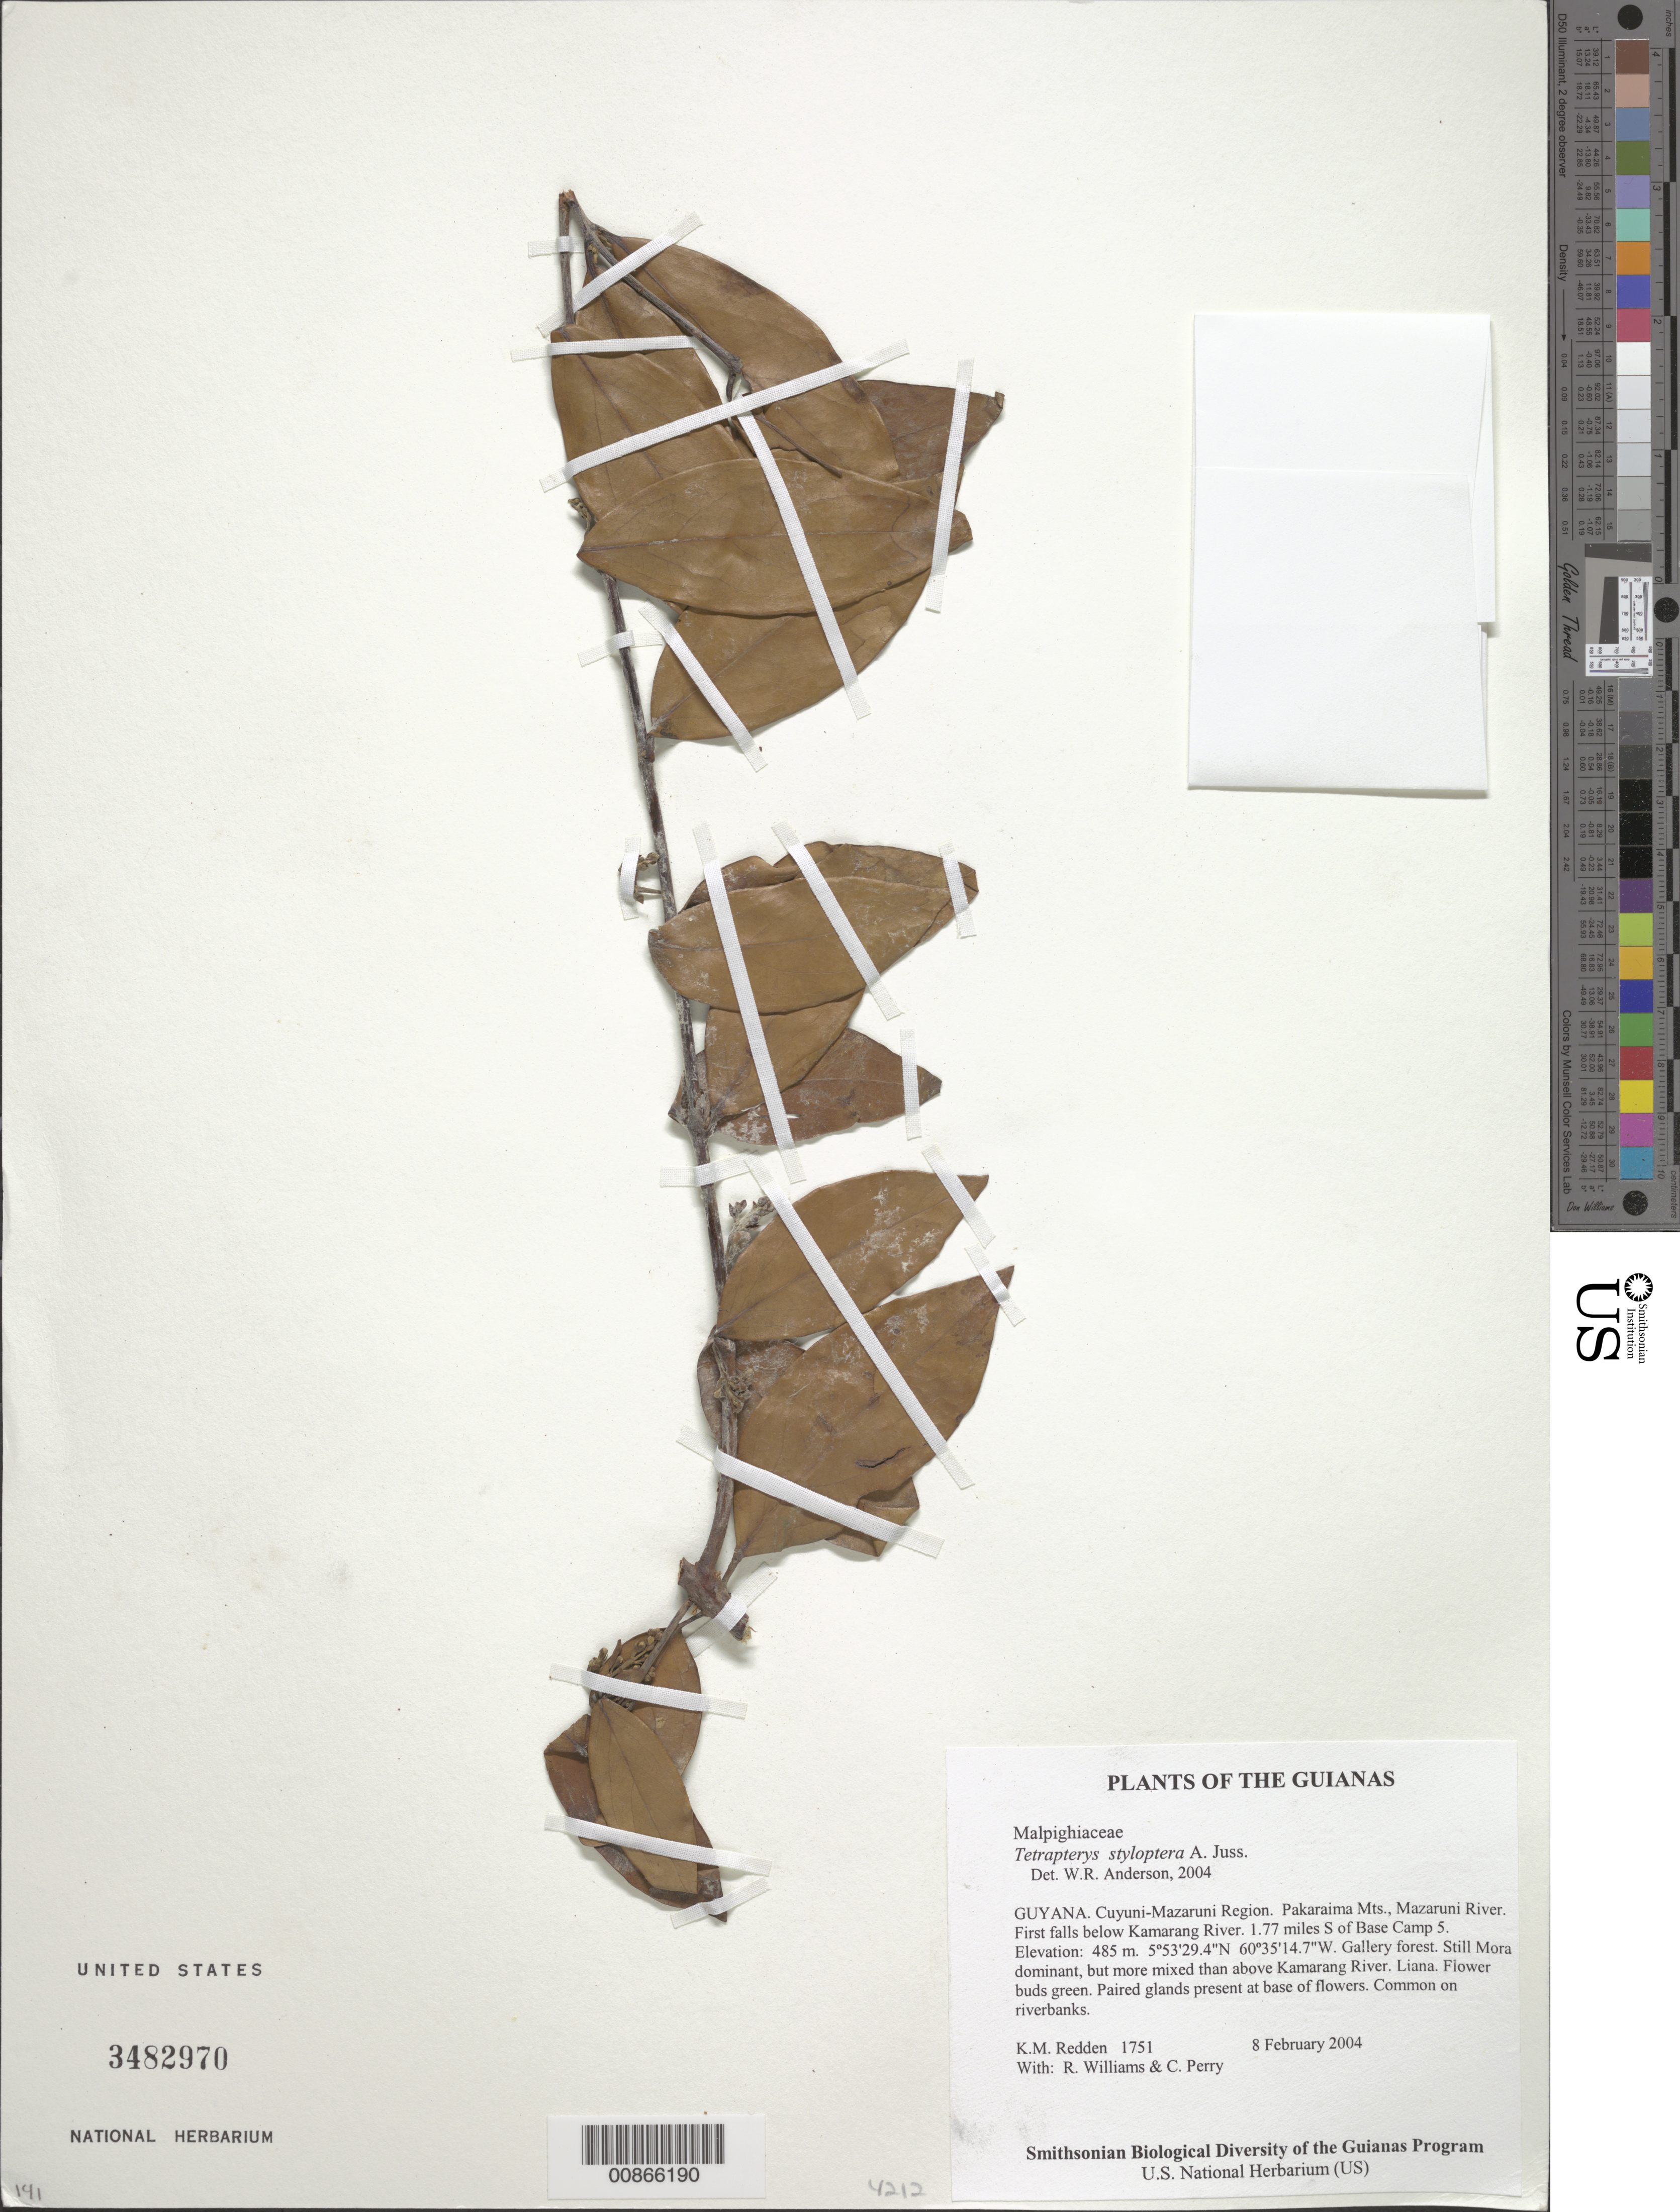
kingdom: Plantae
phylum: Tracheophyta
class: Magnoliopsida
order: Malpighiales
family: Malpighiaceae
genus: Glicophyllum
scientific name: Glicophyllum stylopterum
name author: (A. Juss.) R.F. Almeida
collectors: K. M. Redden, R. Williams & C. Perry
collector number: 1751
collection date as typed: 8 February 2004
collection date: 2004-02-08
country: Guyana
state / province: Cuyuni-Mazaruni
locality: Pakaraima Mts., Mazaruni River. First falls below Kamarang River. 1.77 miles S of Base Camp 5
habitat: Gallery forest. Still Mora-dominant, but more mixed than above Kamarang River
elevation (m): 485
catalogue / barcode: US 3482970